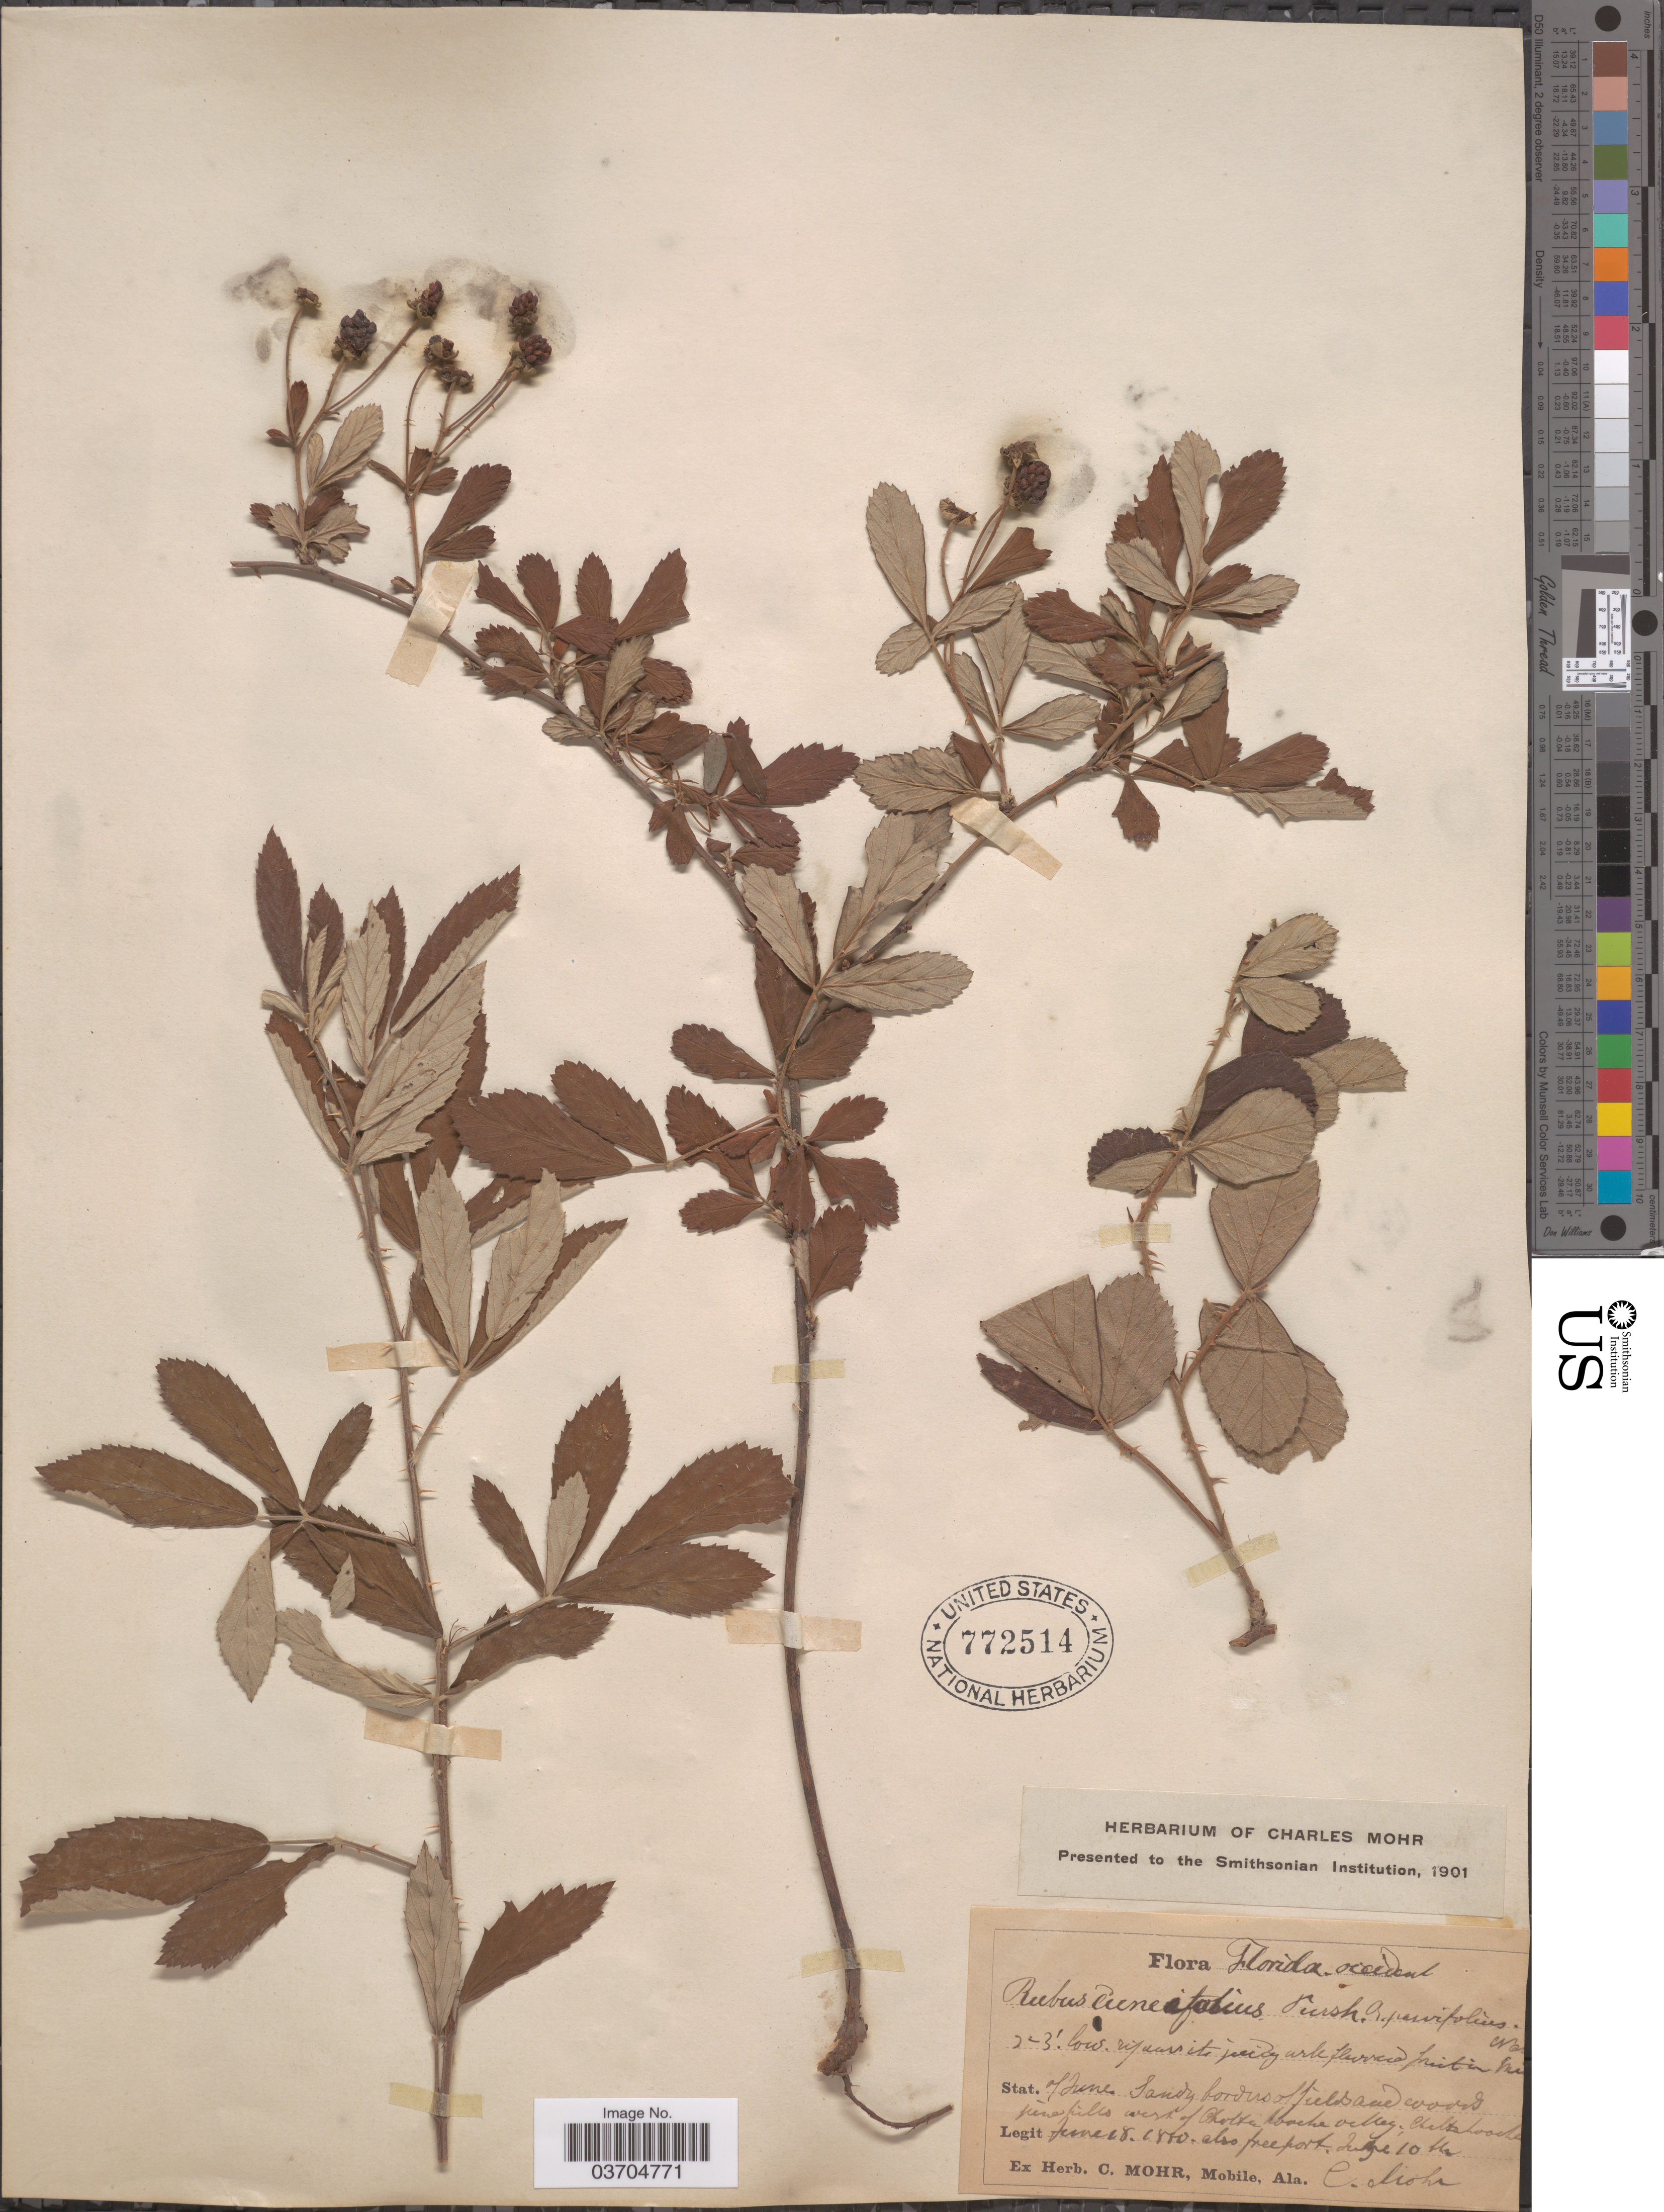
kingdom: Plantae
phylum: Tracheophyta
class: Magnoliopsida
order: Rosales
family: Rosaceae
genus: Rubus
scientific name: Rubus cuneifolius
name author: Pursh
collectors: Mohr, C. T. (herbarium)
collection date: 1880-06-10/1880-06-18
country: United States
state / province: Florida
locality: Florida occident. Stat. of June. Sandy borders of fields and woods pine hills west of Chattahoochee valley; Chattahoochee.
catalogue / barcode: US 772514